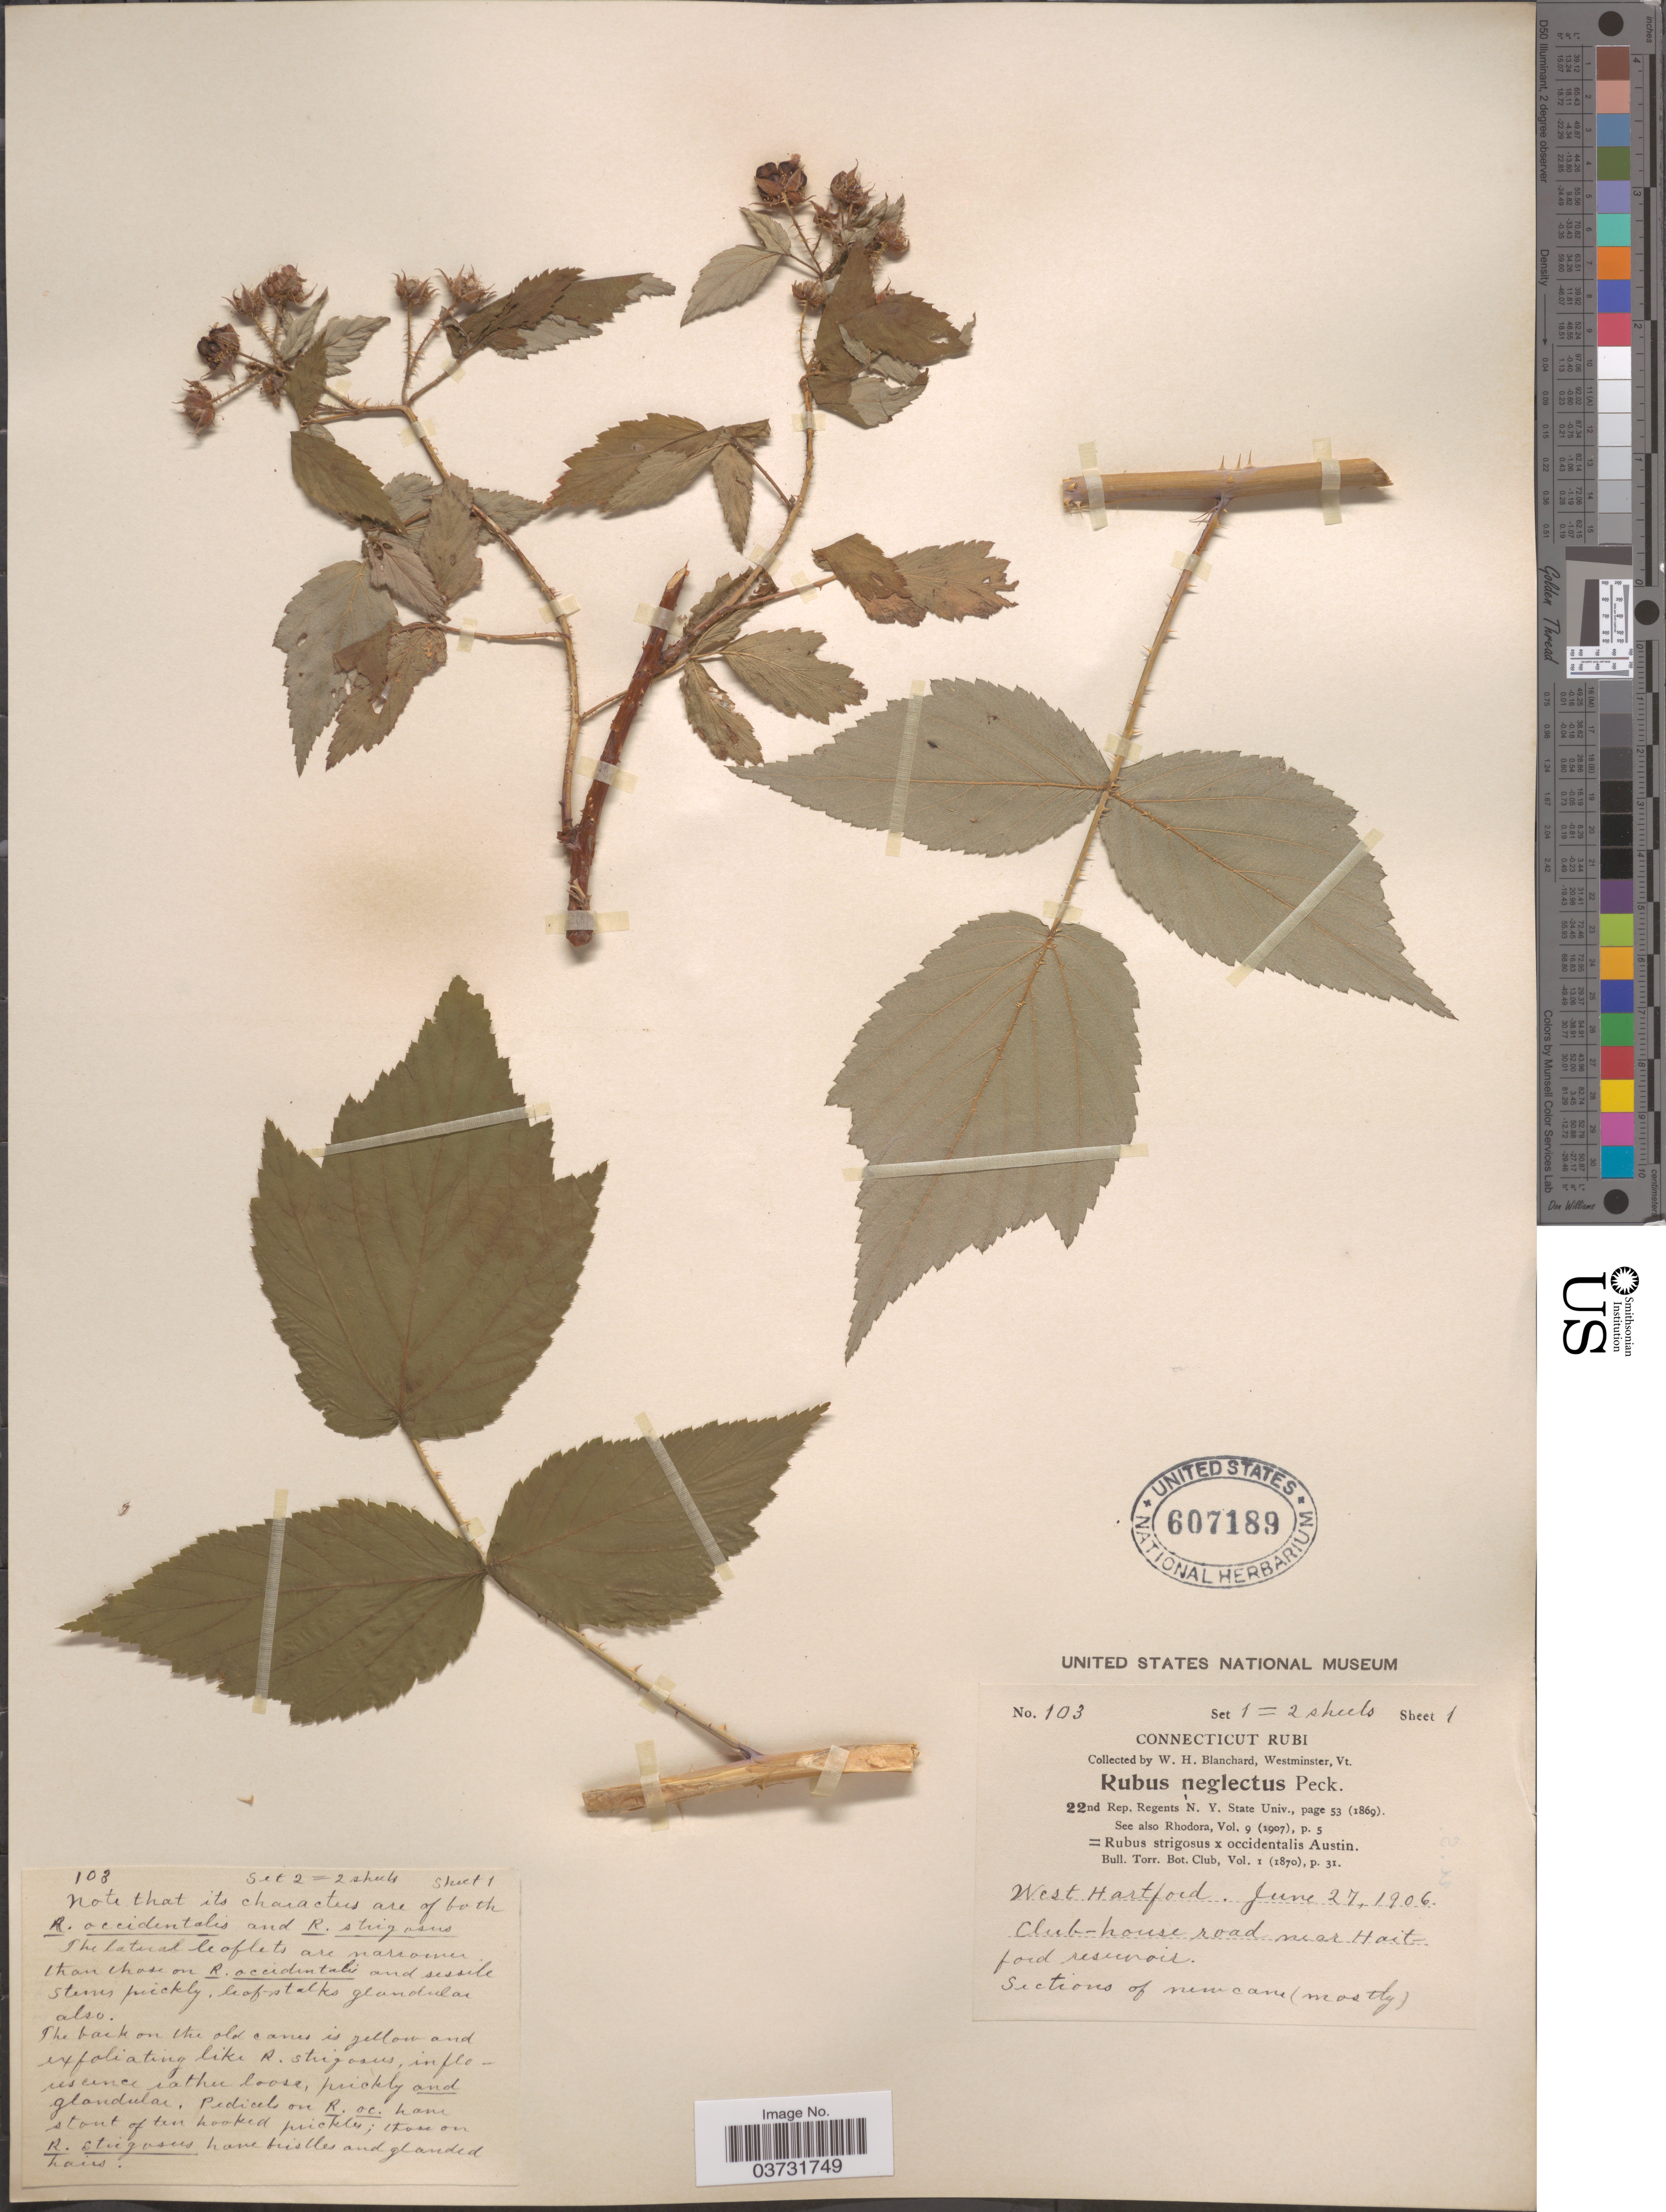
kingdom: Plantae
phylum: Tracheophyta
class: Magnoliopsida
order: Rosales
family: Rosaceae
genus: Rubus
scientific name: Rubus x neglectus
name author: Peck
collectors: W. H. Blanchard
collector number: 103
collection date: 1906-06-27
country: United States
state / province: Connecticut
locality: West Hartford.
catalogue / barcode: US 607189